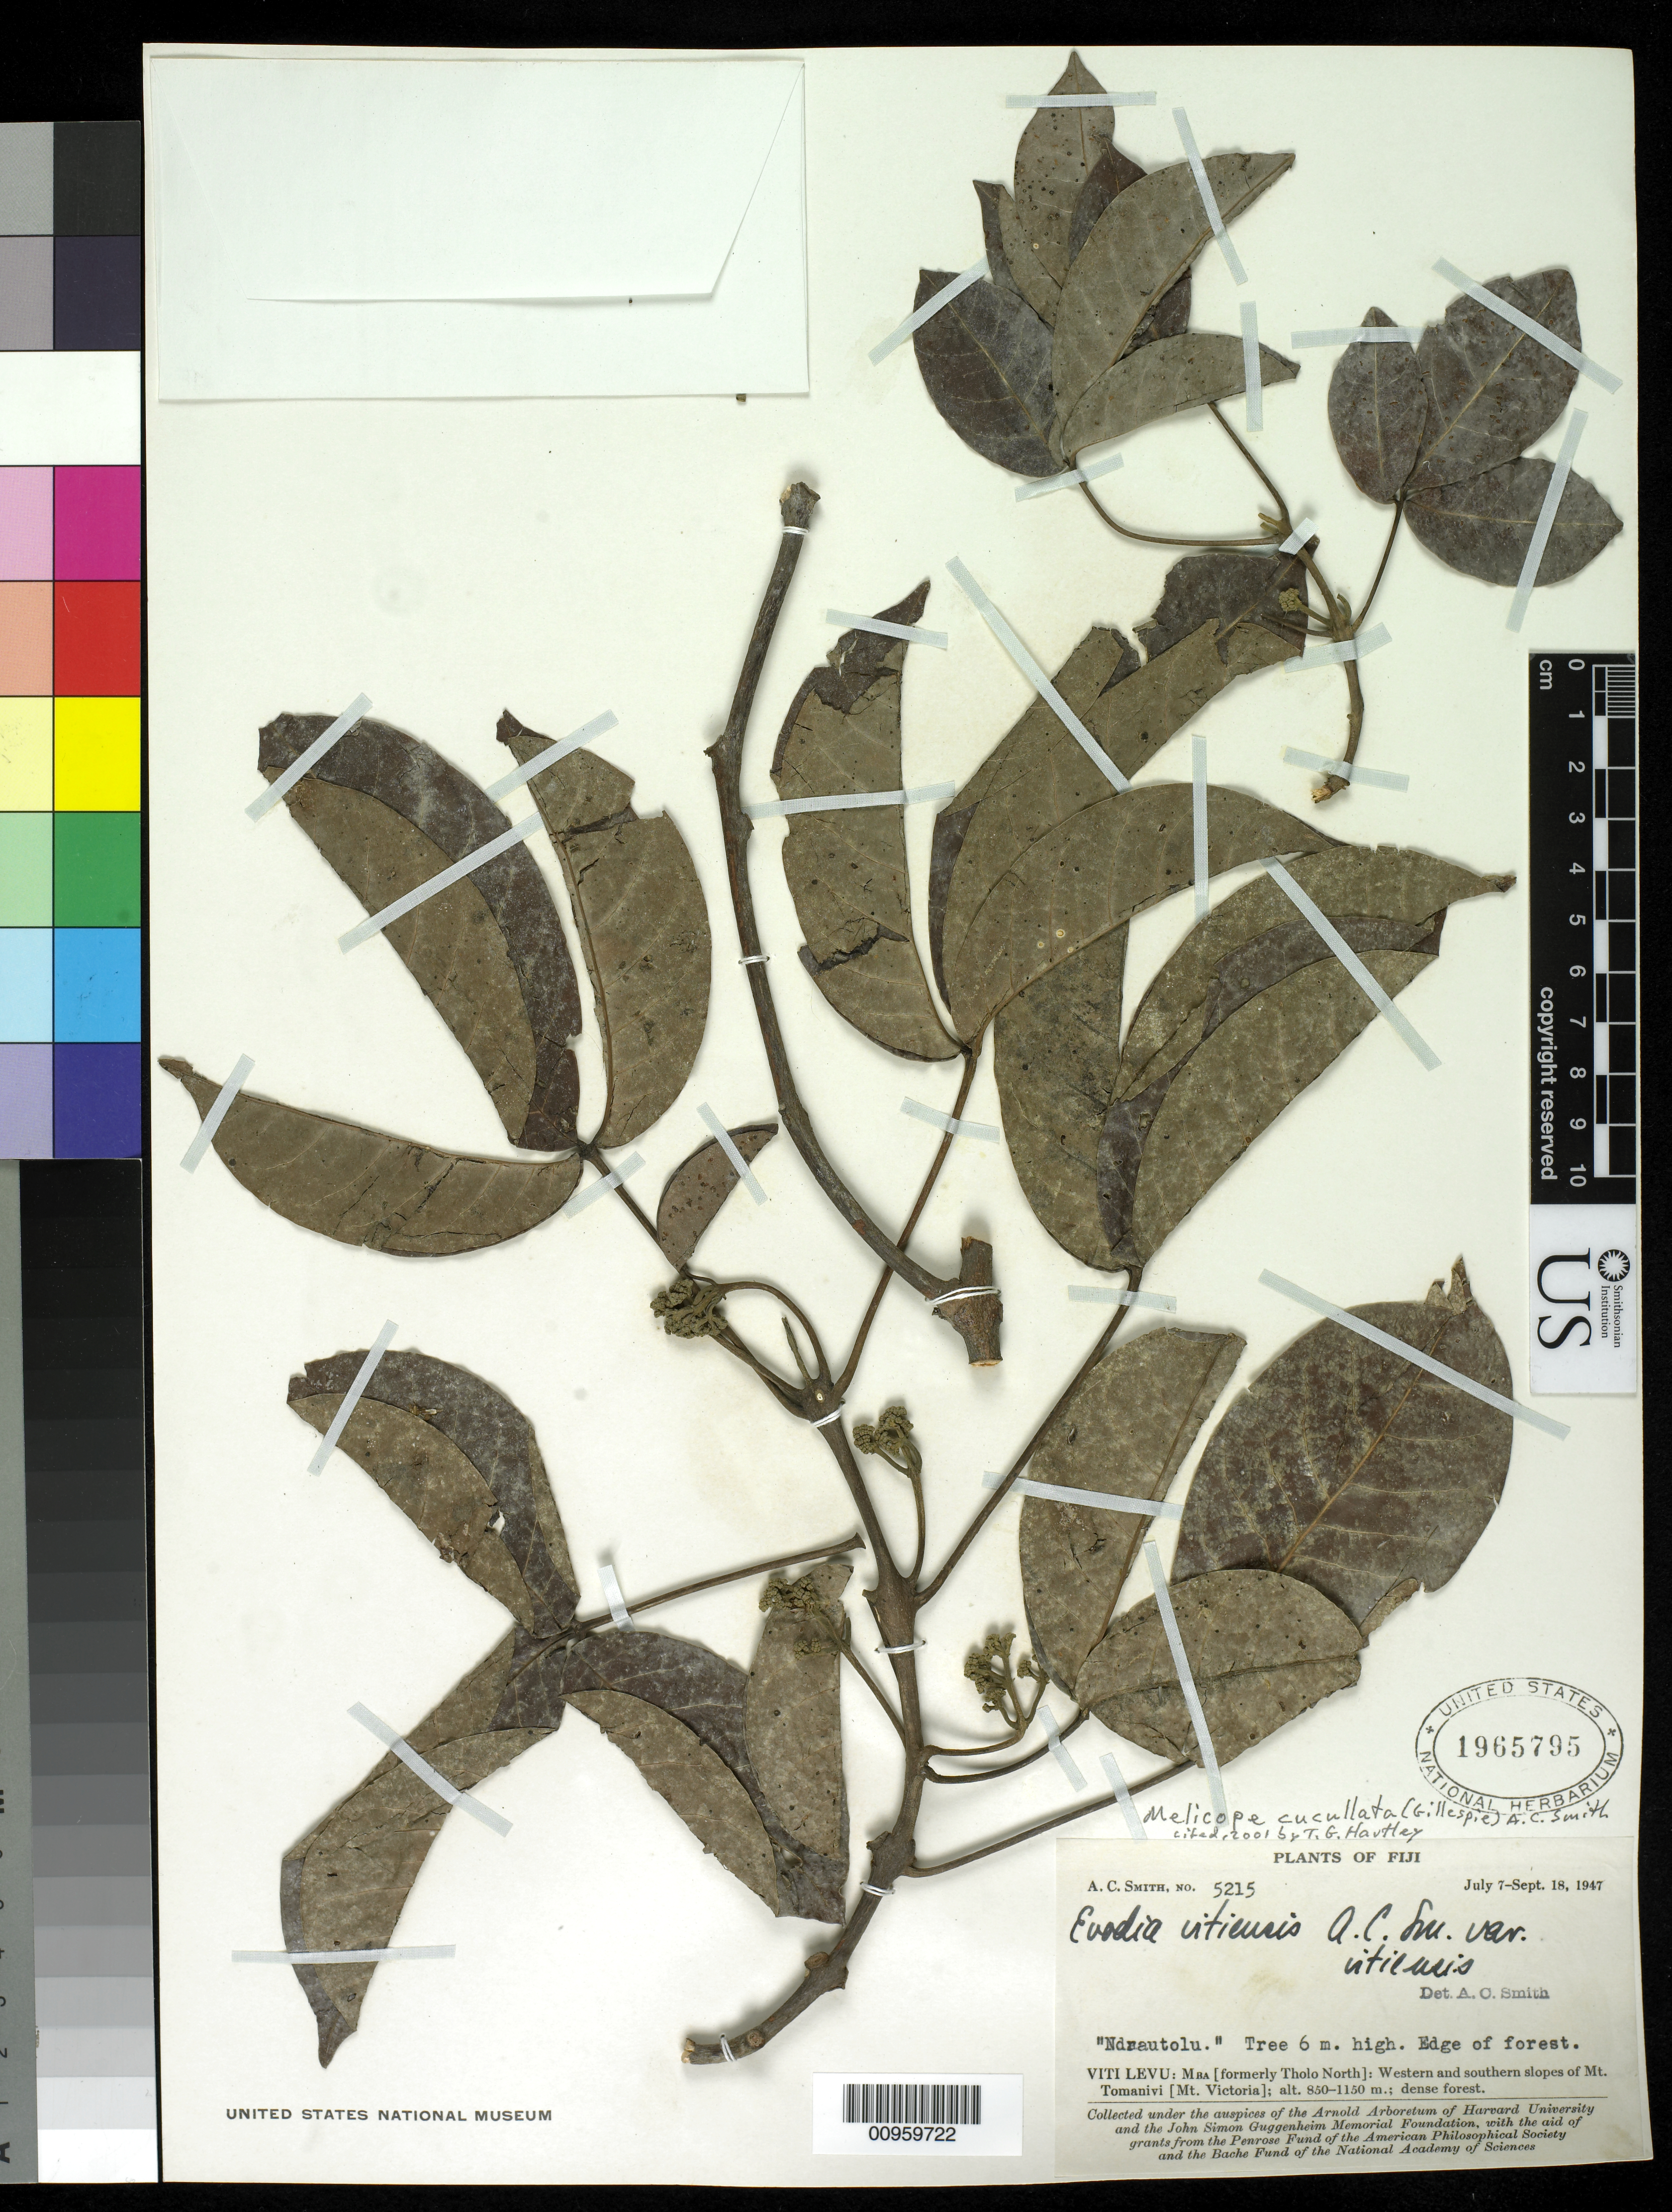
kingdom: Plantae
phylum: Tracheophyta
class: Magnoliopsida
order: Sapindales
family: Rutaceae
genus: Melicope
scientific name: Melicope cucullata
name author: (Gillespie) A.C. Sm.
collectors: C. A. Smith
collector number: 5215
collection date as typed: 07 Jul 1947 to 18 Sep 1947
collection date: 1947-07-07/1947-09-18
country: Fiji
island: Viti Levu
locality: MBA: Weatern and southern slopes of Mt. Tomanivi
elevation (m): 850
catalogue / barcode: US 1965795